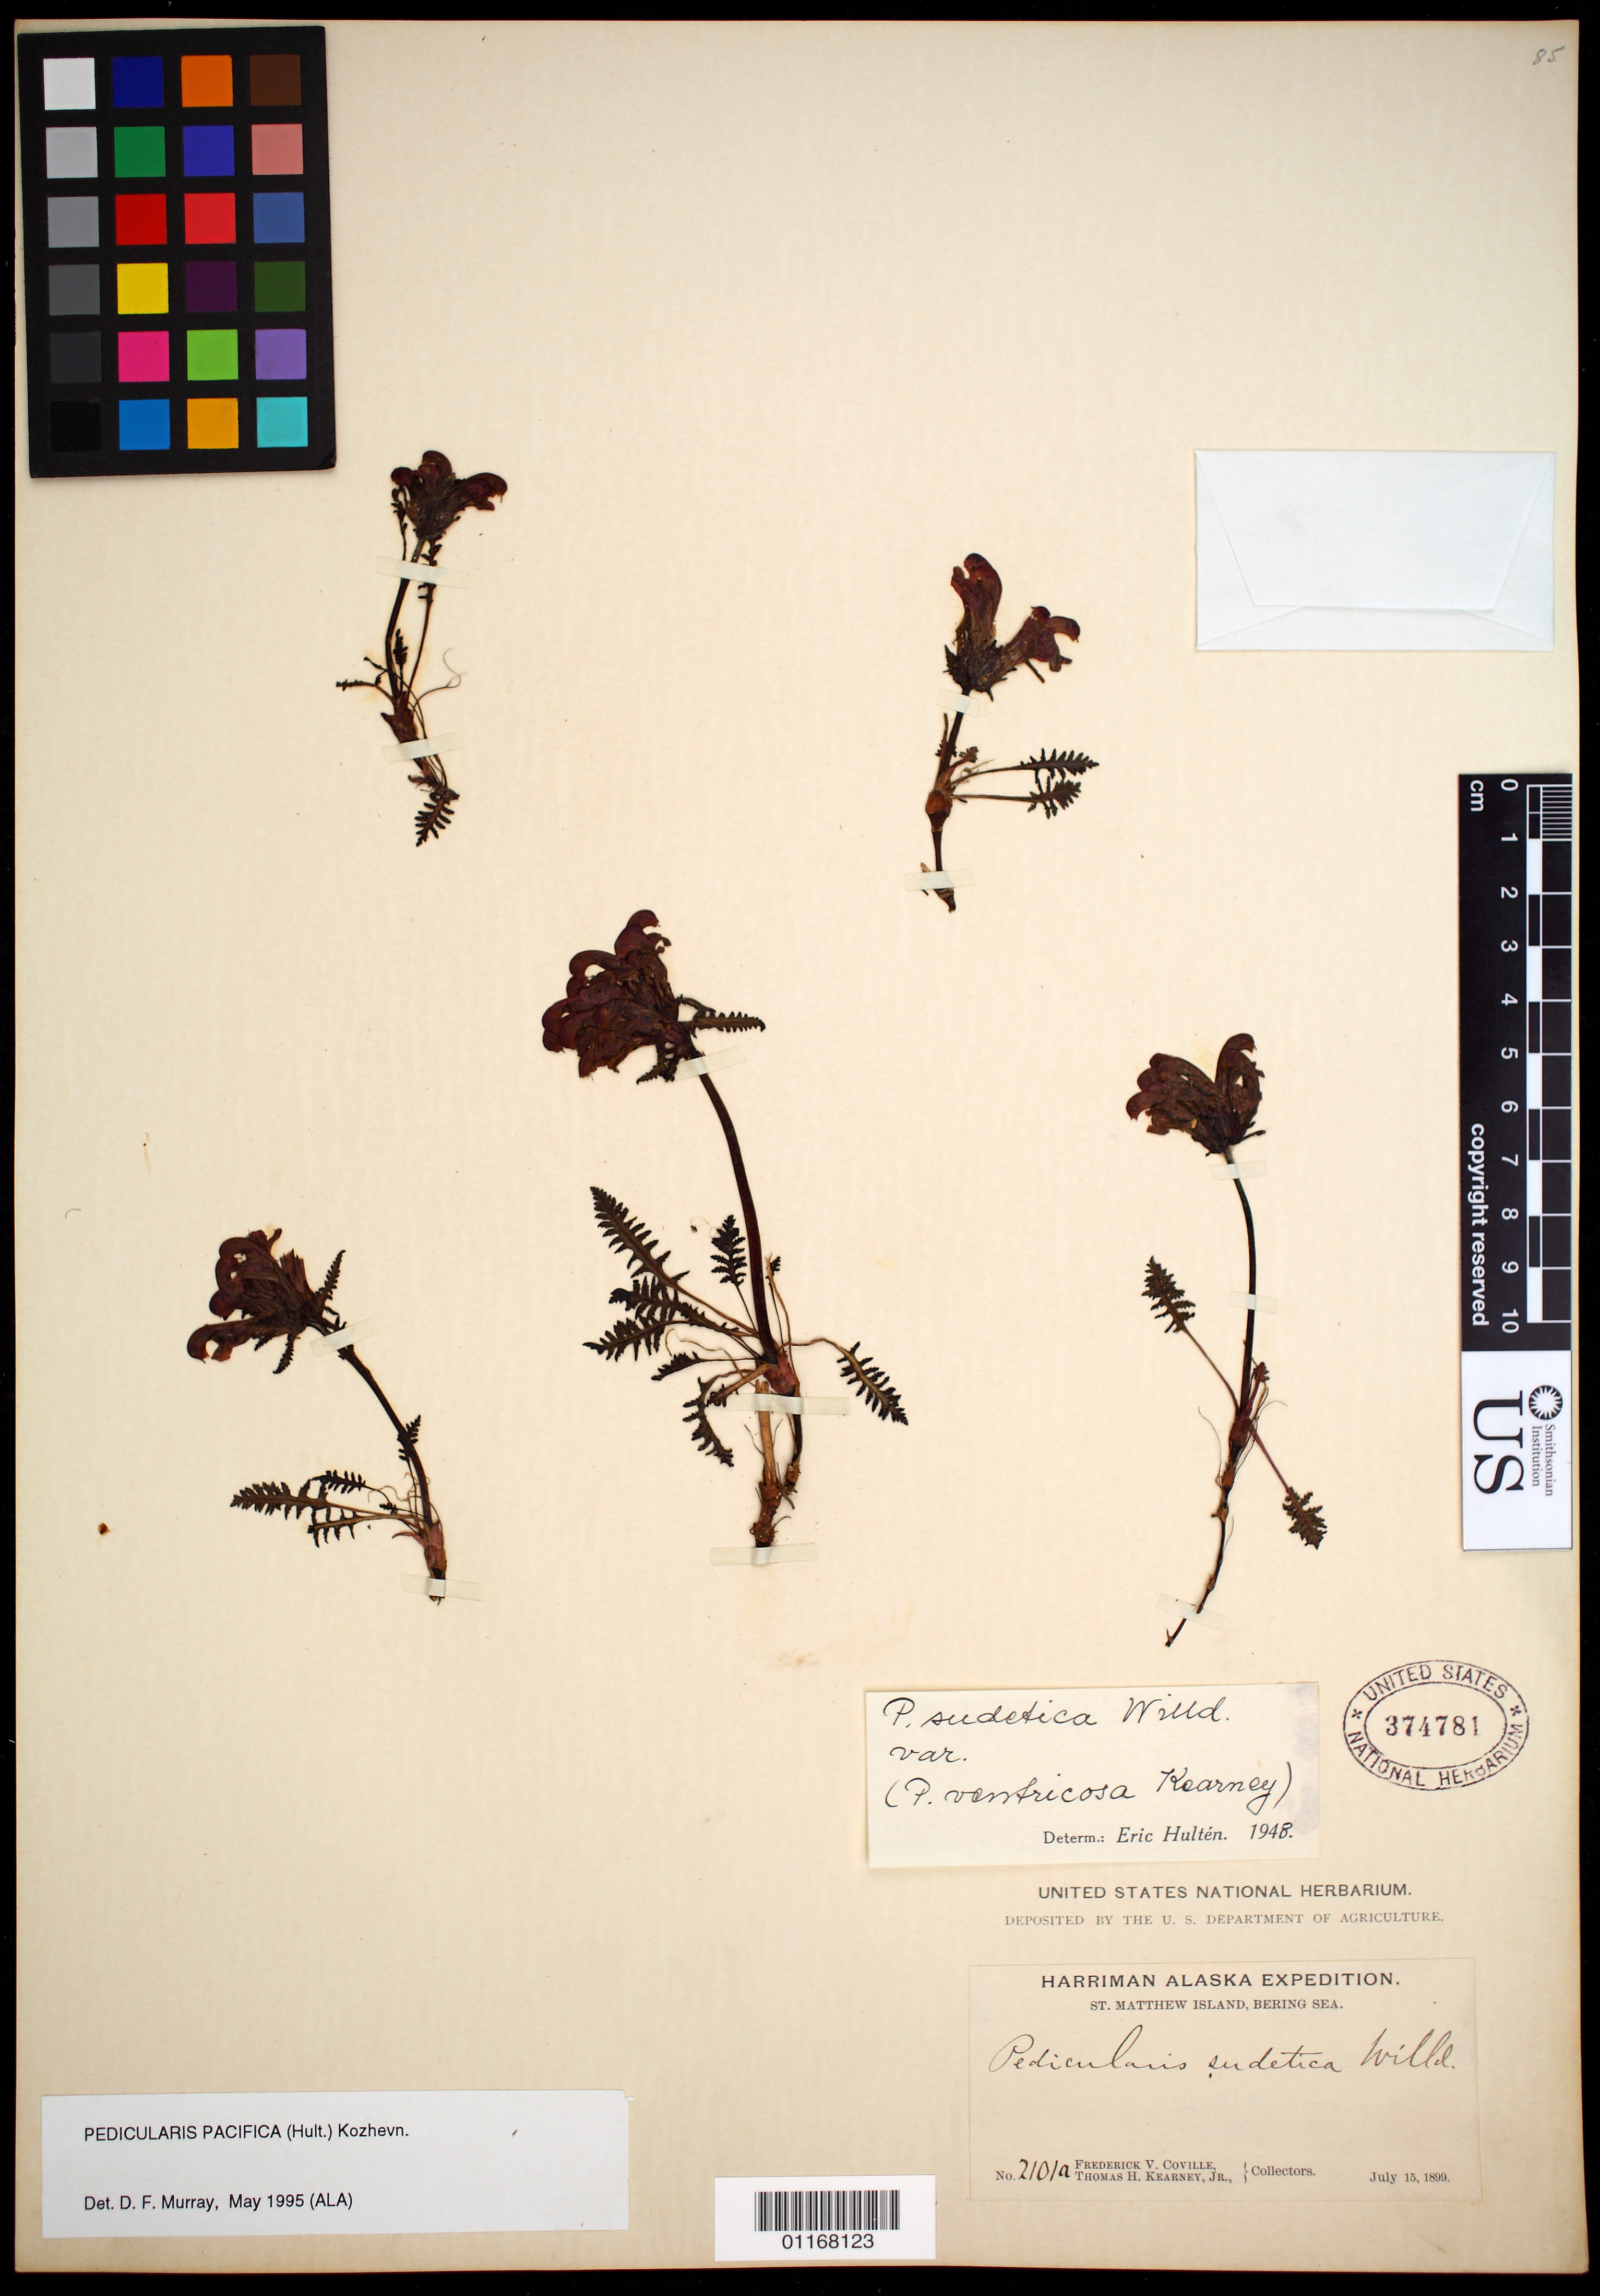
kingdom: Plantae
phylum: Tracheophyta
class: Magnoliopsida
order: Lamiales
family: Orobanchaceae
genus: Pedicularis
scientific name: Pedicularis pacifica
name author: (Hultén) Kozhevn.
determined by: Murray, D. F.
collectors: F. V. Coville & T. H. Kearney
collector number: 22101a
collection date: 1899-07-15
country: United States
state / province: Alaska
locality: St. Matthew Island, Bering Sea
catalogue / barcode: US 374781